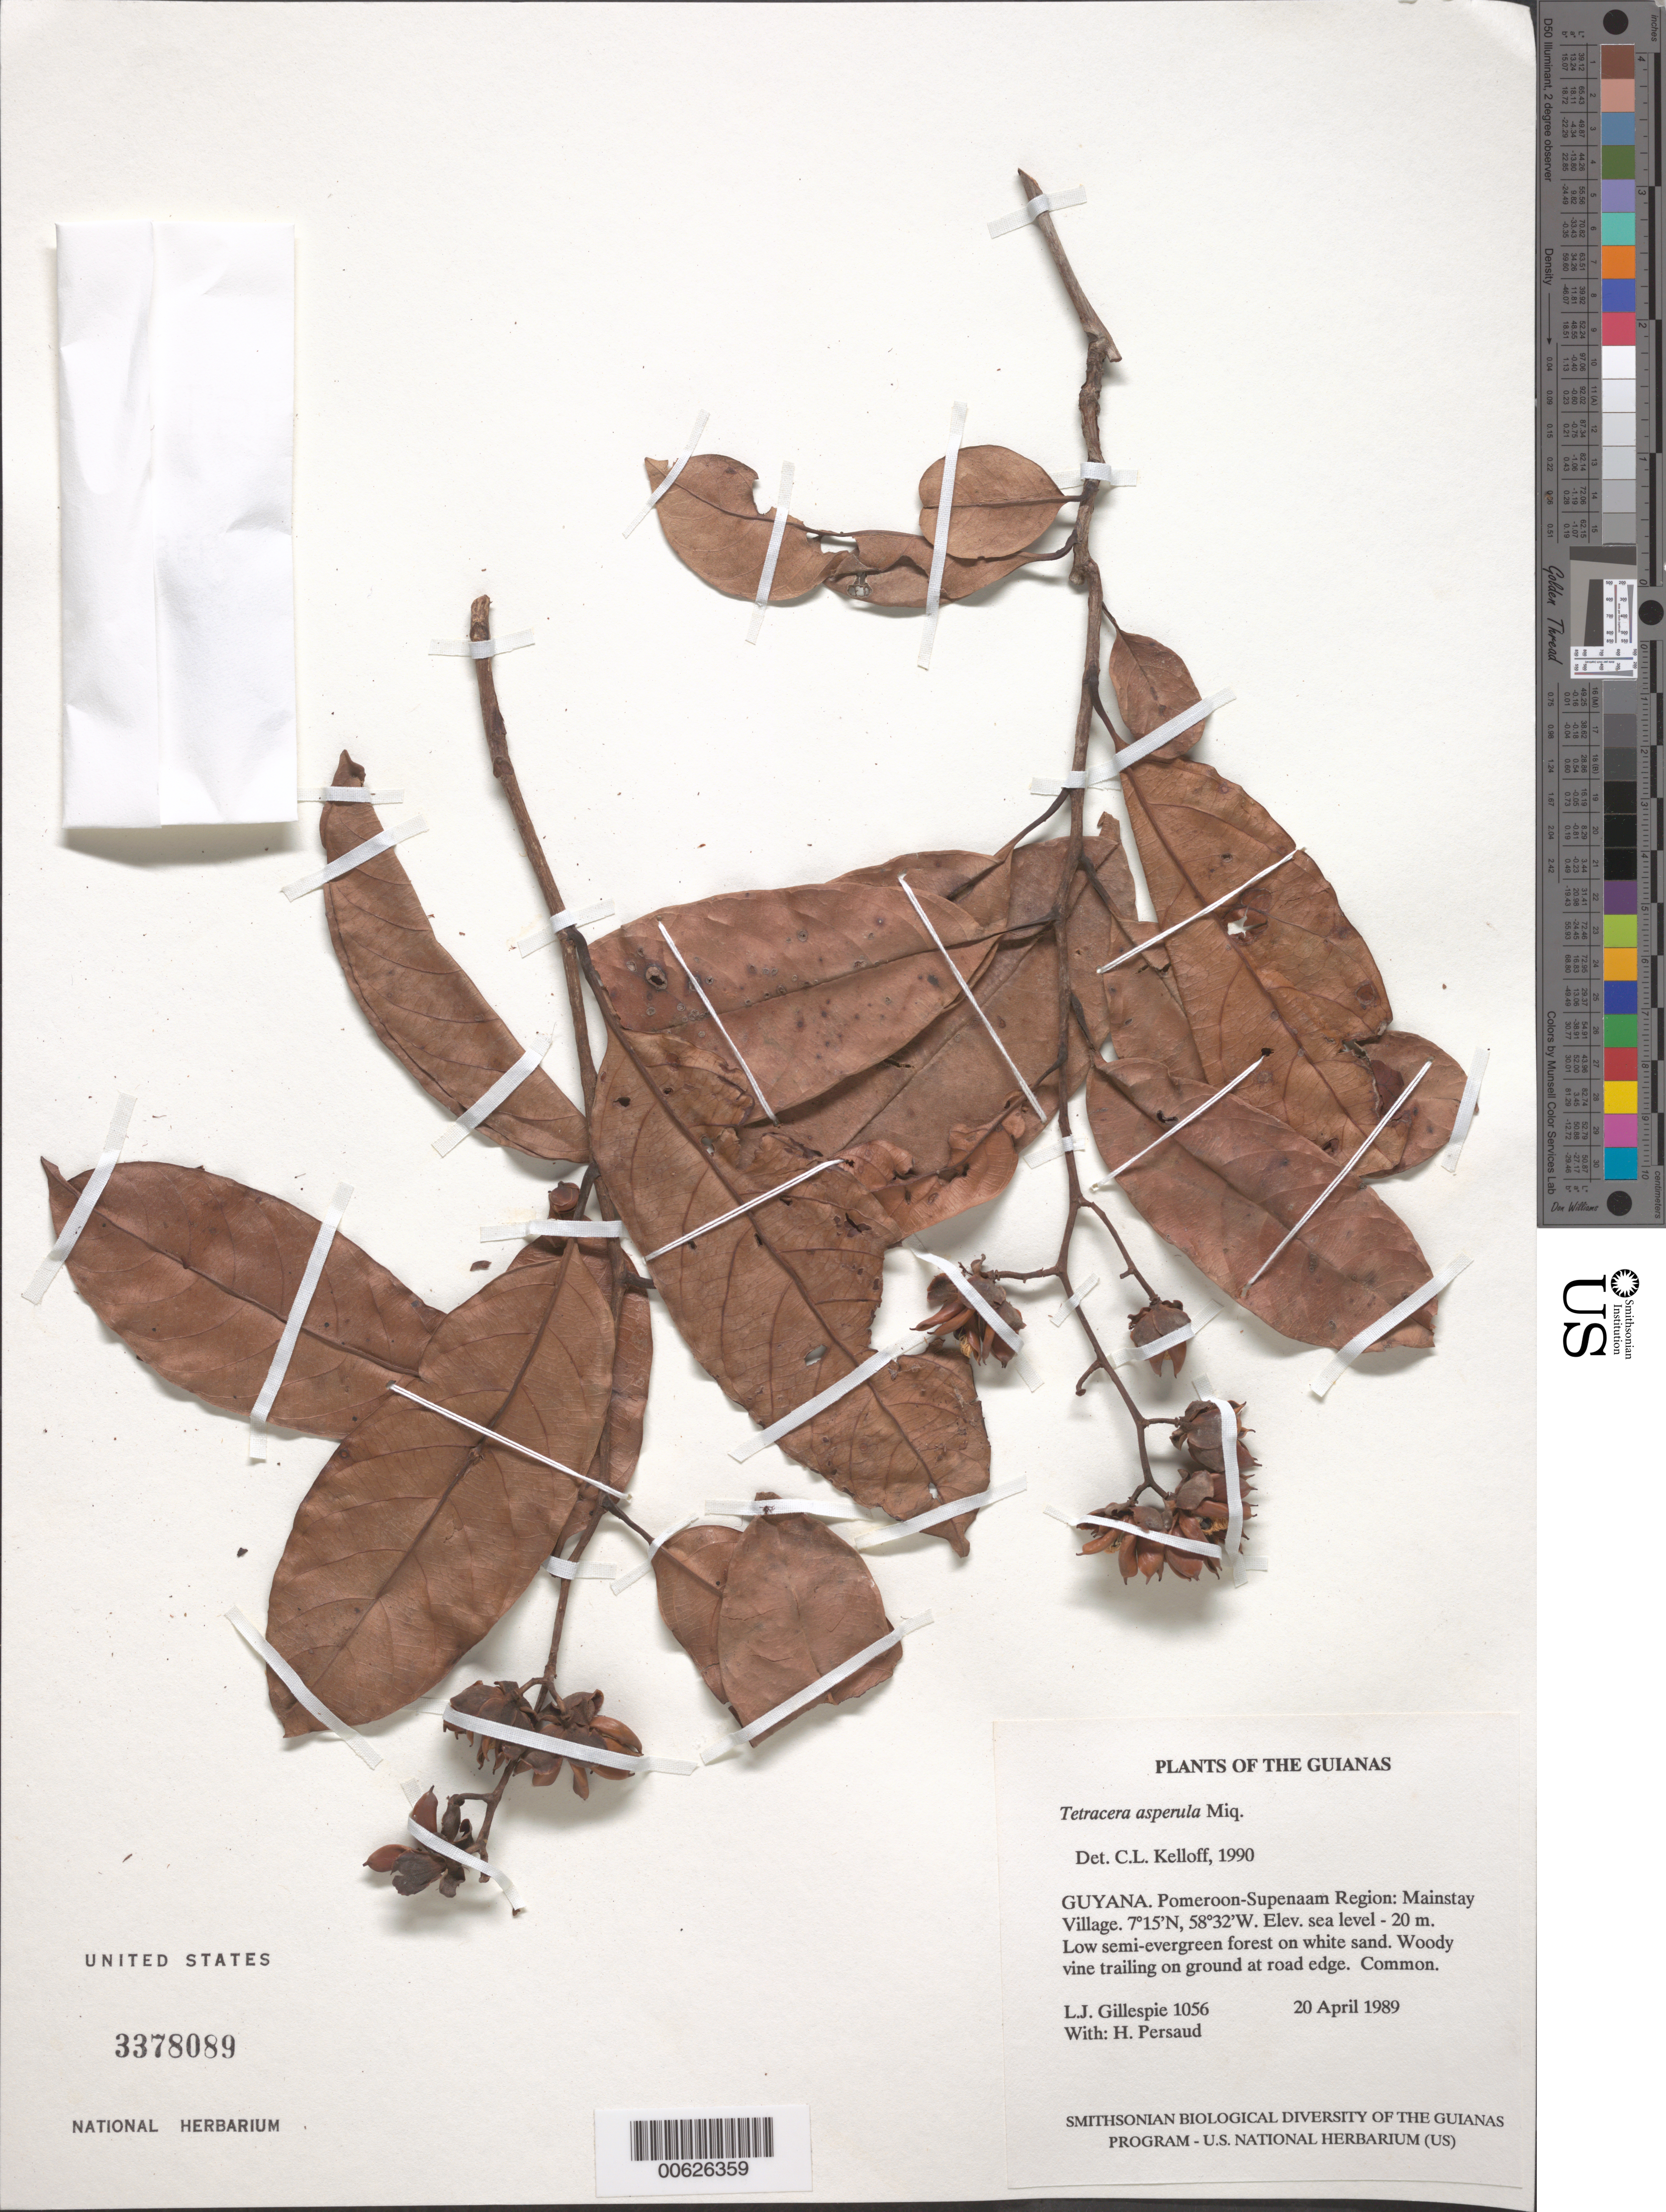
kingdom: Plantae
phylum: Tracheophyta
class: Magnoliopsida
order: Dilleniales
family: Dilleniaceae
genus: Tetracera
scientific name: Tetracera asperula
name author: Miq.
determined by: Kelloff, Carol L., (US), Smithsonian Institution - National Museum of Natural History (UNITED STATES)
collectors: L. J. Gillespie & H. Persaud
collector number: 1056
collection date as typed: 20 April 1989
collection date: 1989-04-20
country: Guyana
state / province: Pomeroon-Supenaam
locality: Mainstay Village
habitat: Low semi-evergreen forest on white sand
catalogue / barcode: US 3378089